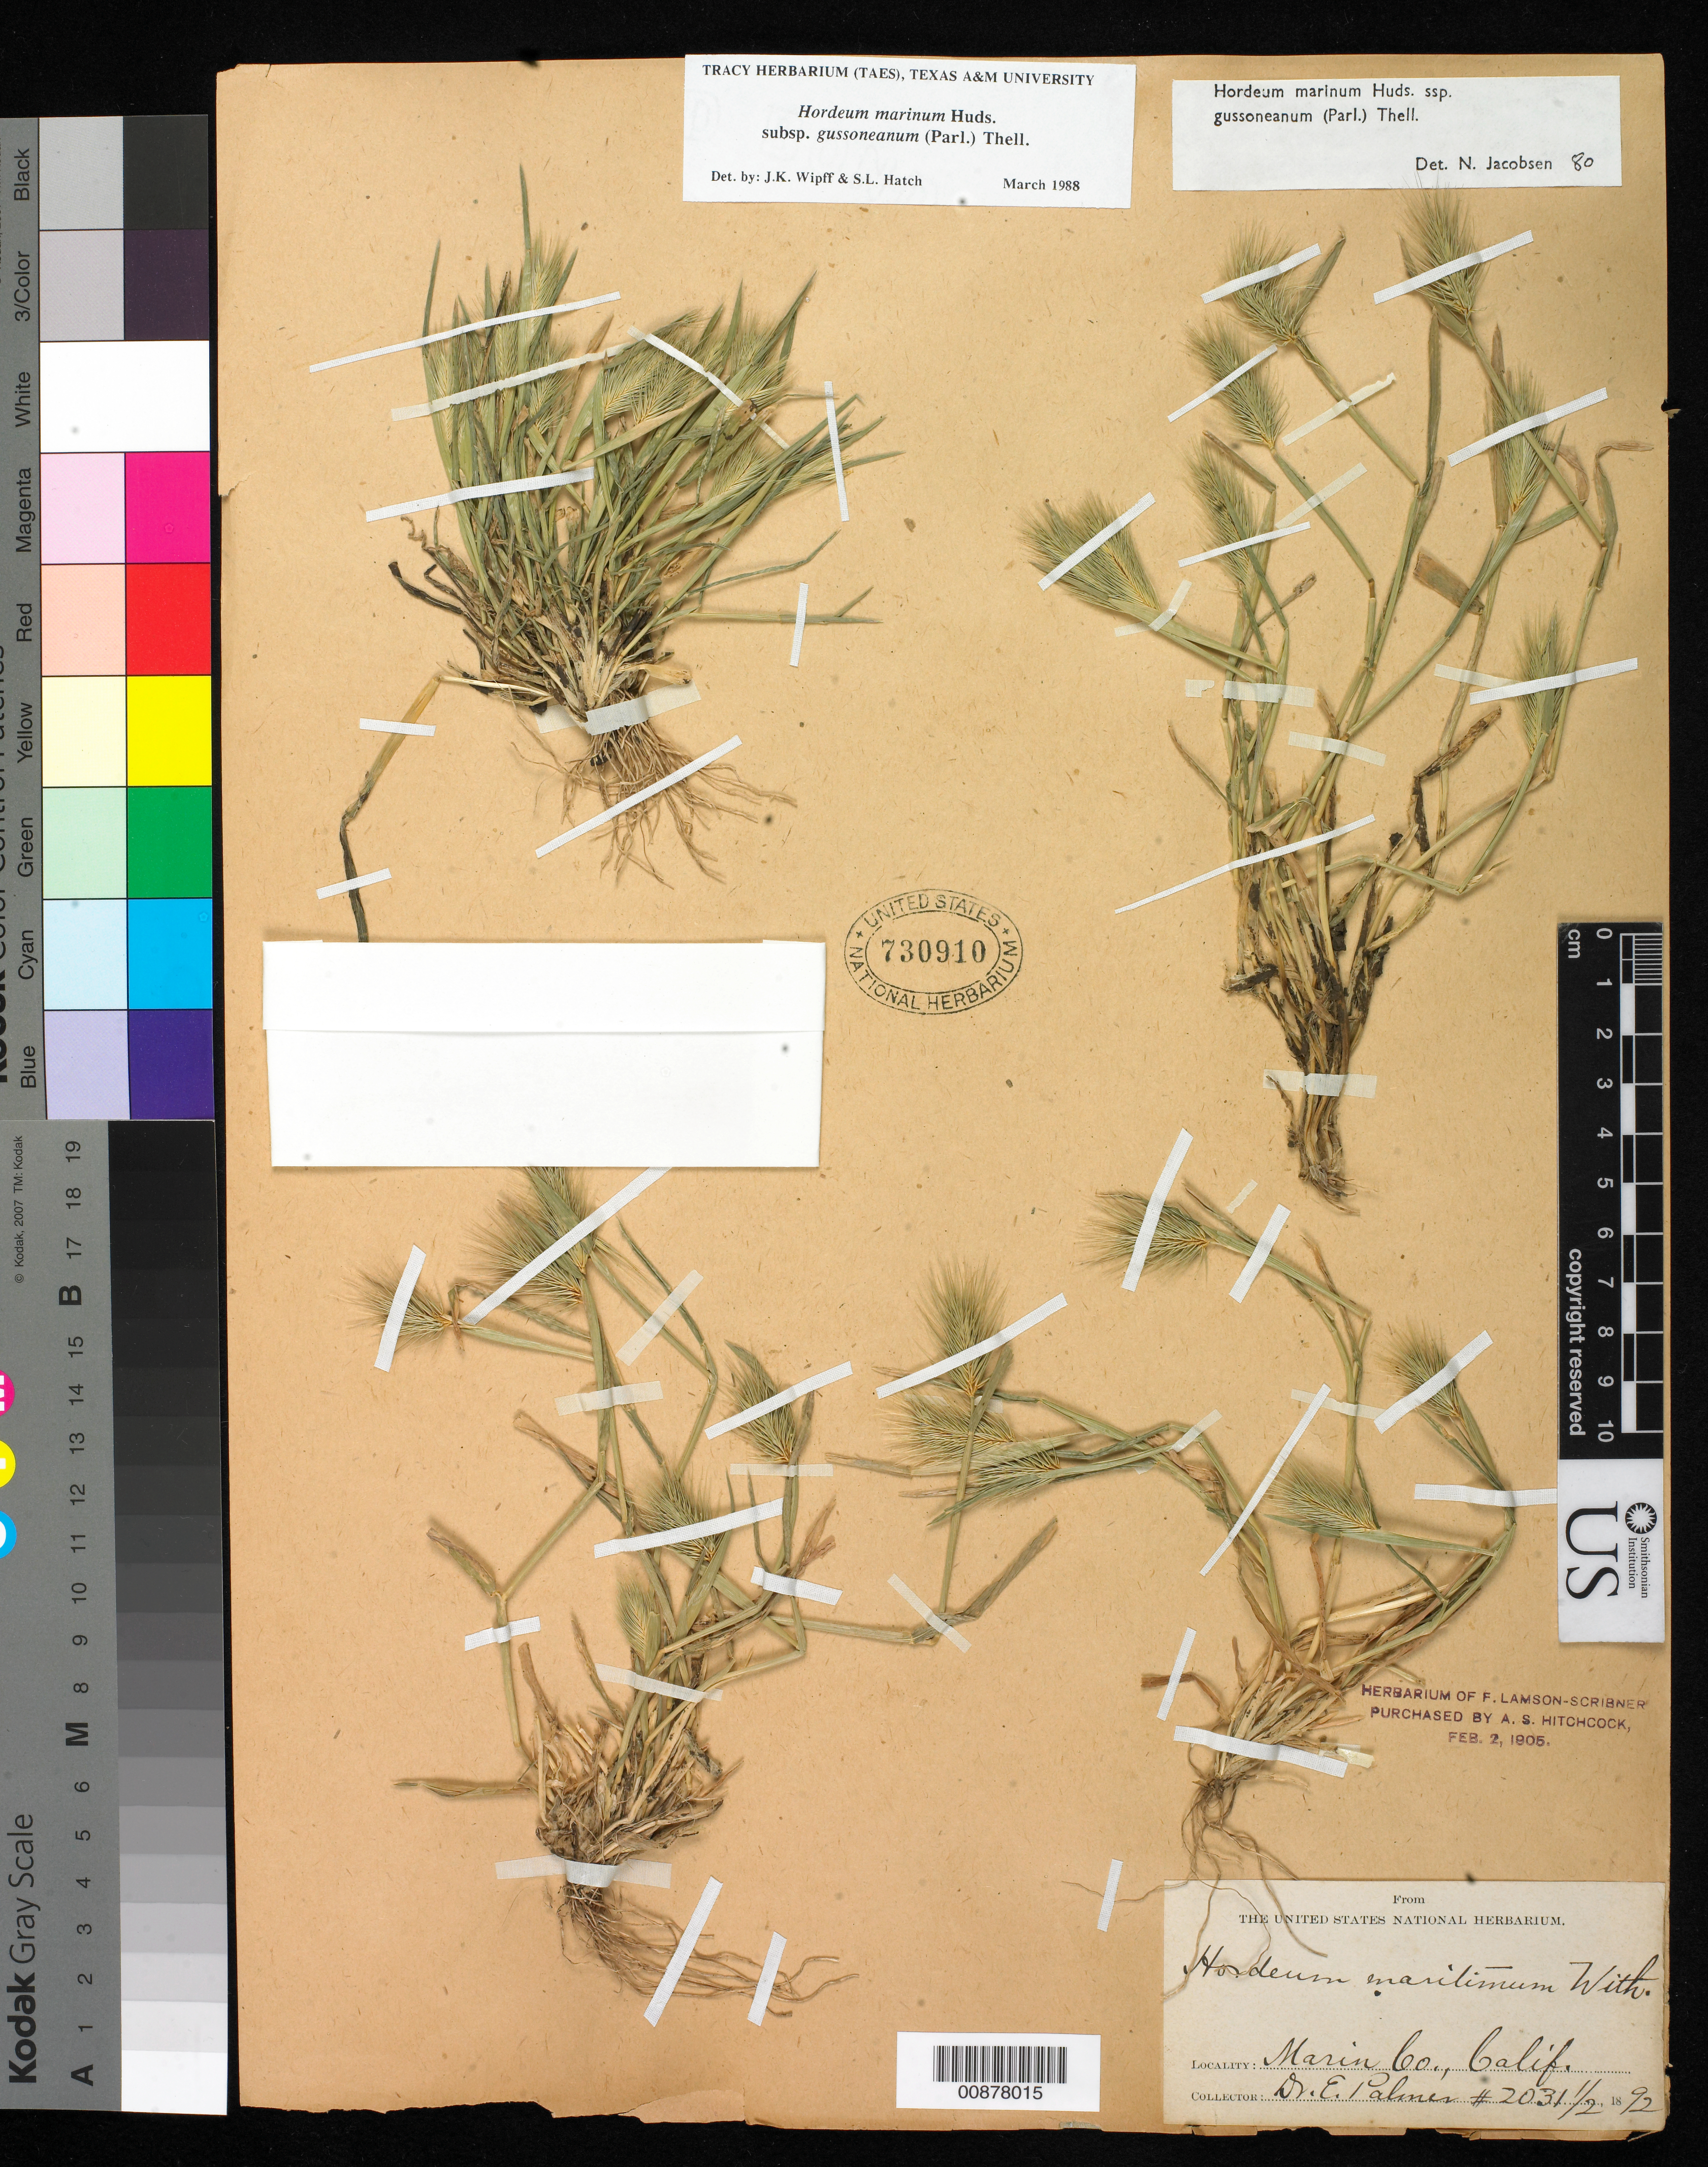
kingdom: Plantae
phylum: Tracheophyta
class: Liliopsida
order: Poales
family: Poaceae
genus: Hordeum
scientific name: Hordeum marinum subsp. gussoneanum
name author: (Parl.) Thell.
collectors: E. Palmer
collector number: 2031½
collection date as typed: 1892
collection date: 1892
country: United States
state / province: California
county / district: Marin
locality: Marin County, California.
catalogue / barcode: US 730910